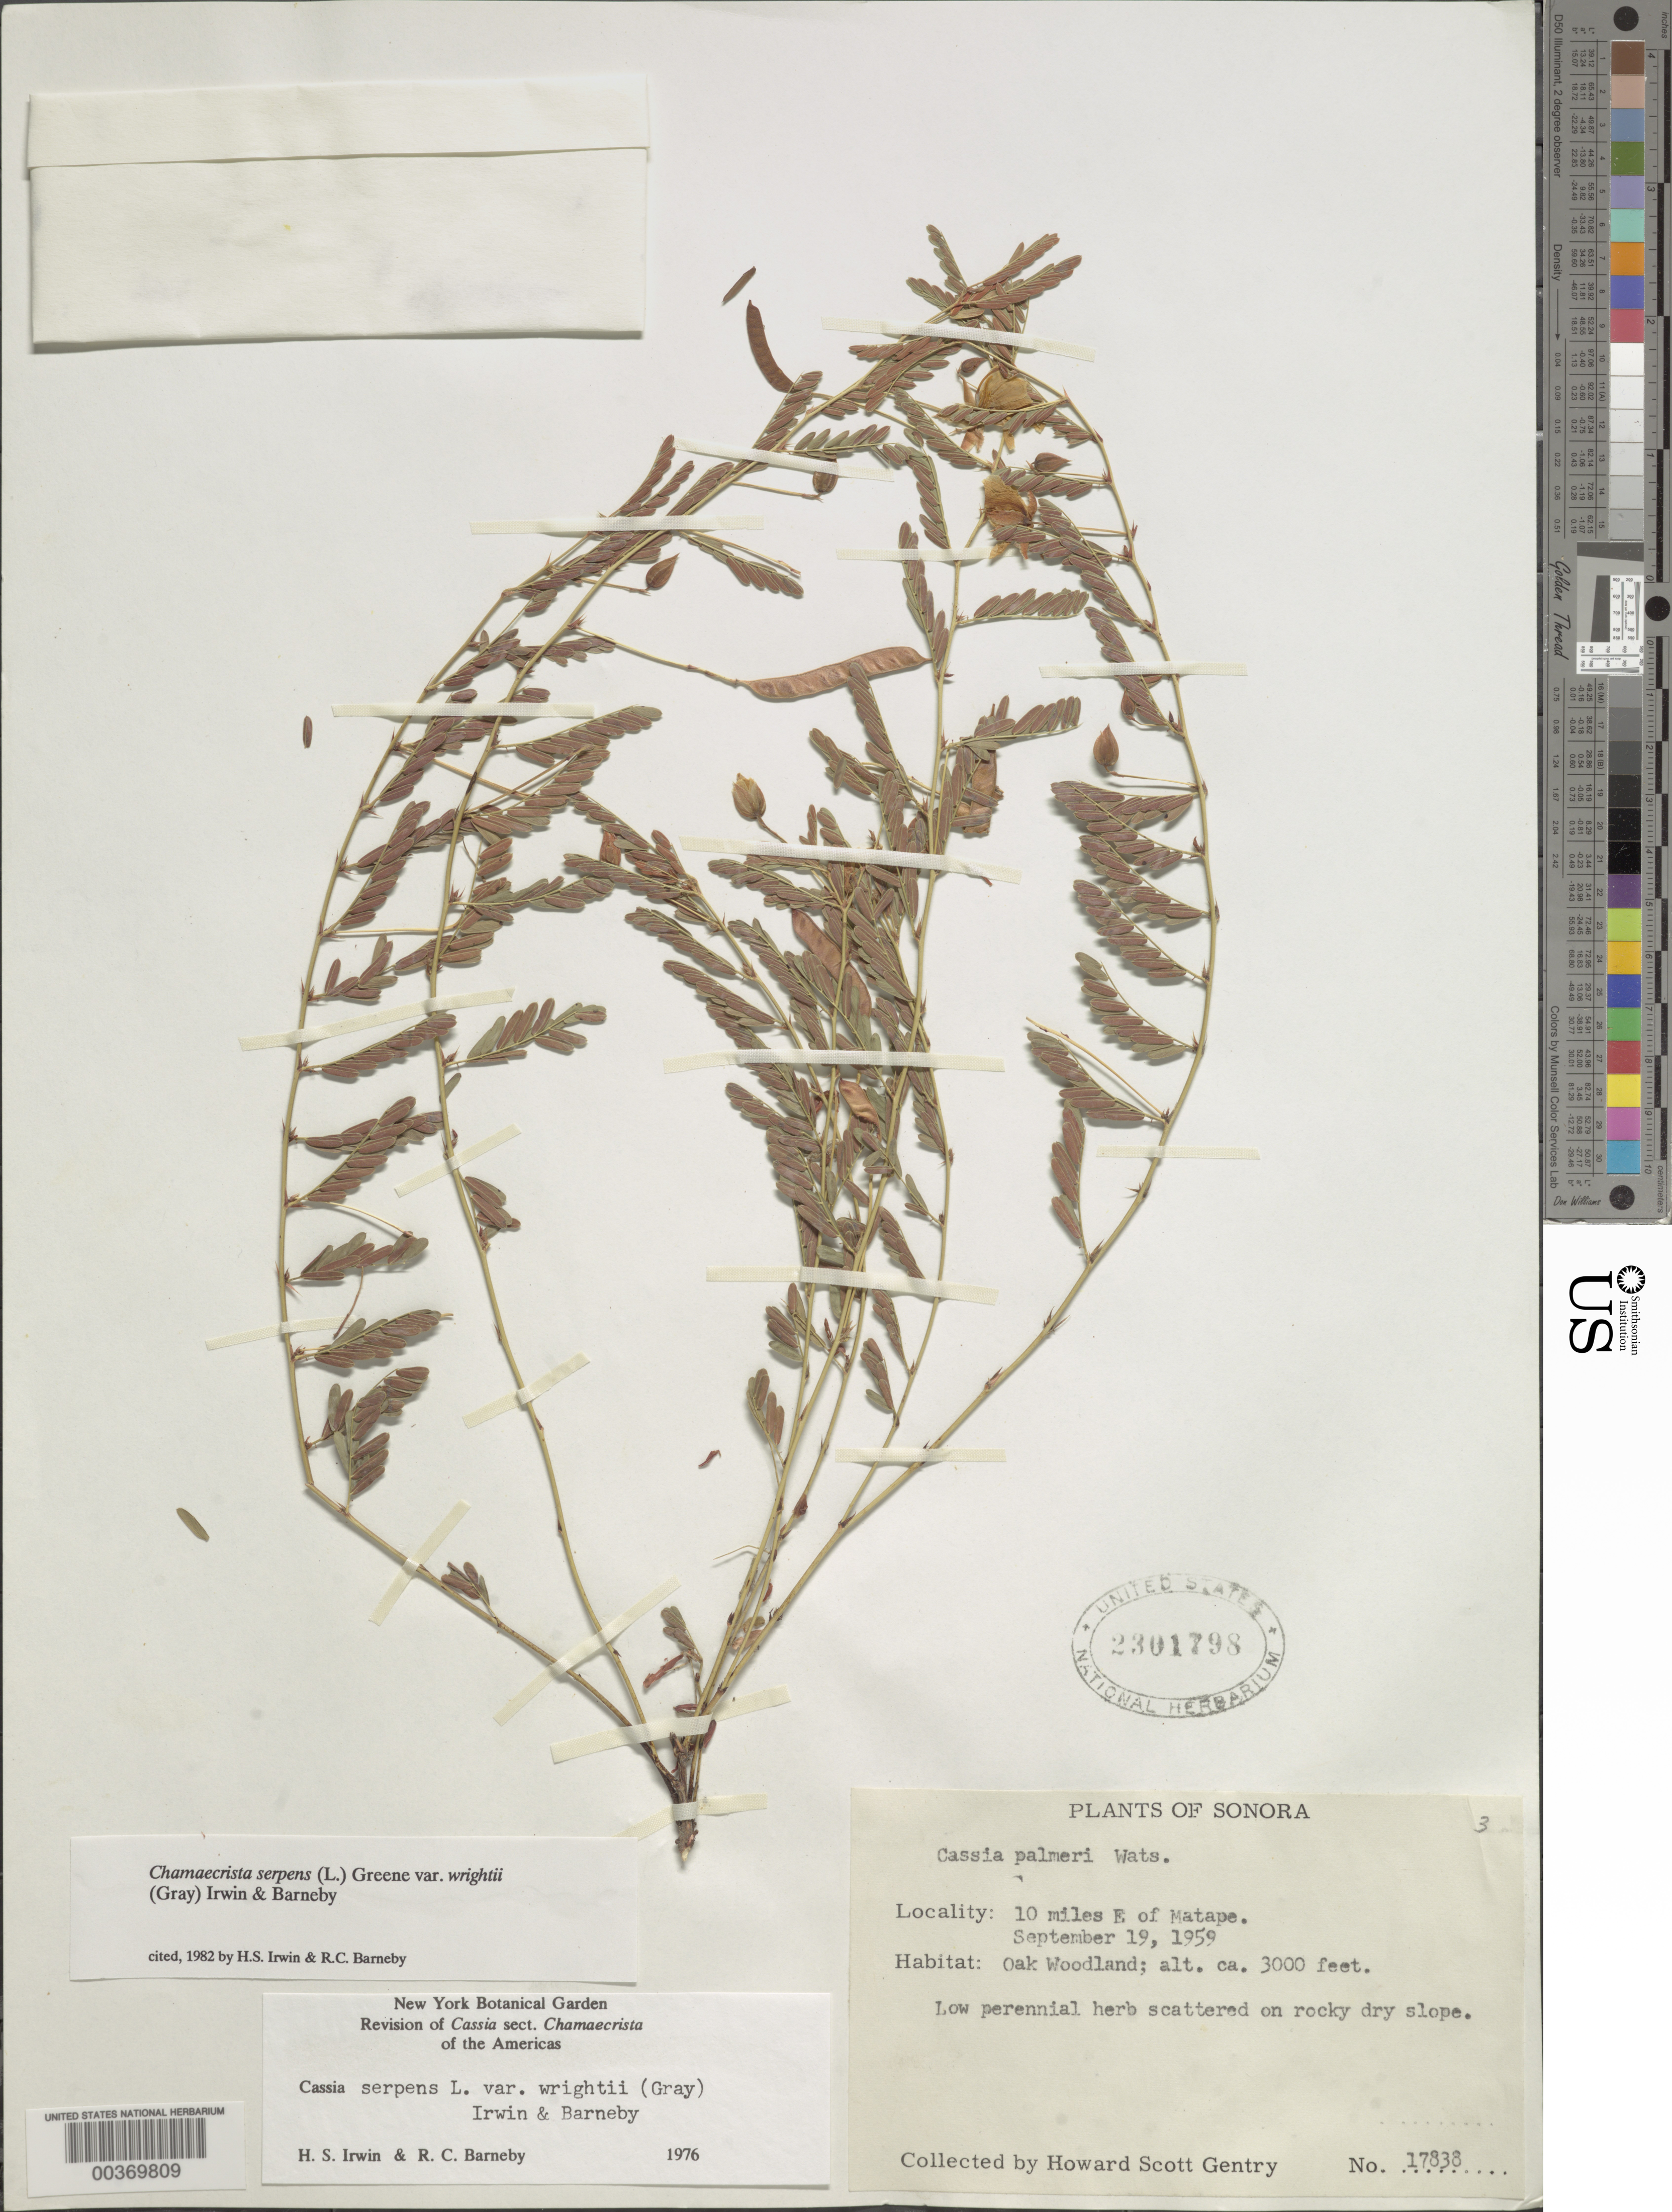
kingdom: Plantae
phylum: Tracheophyta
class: Magnoliopsida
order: Fabales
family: Fabaceae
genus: Chamaecrista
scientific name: Chamaecrista serpens var. wrightii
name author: (A. Gray) H.S. Irwin & Barneby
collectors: H. S. Gentry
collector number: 17838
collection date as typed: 19 Sep 1959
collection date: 1959-09-19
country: Mexico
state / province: Sonora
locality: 10 mi E of Matape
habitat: Oak woodland; rocky dry slope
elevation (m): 914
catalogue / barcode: US 2301798